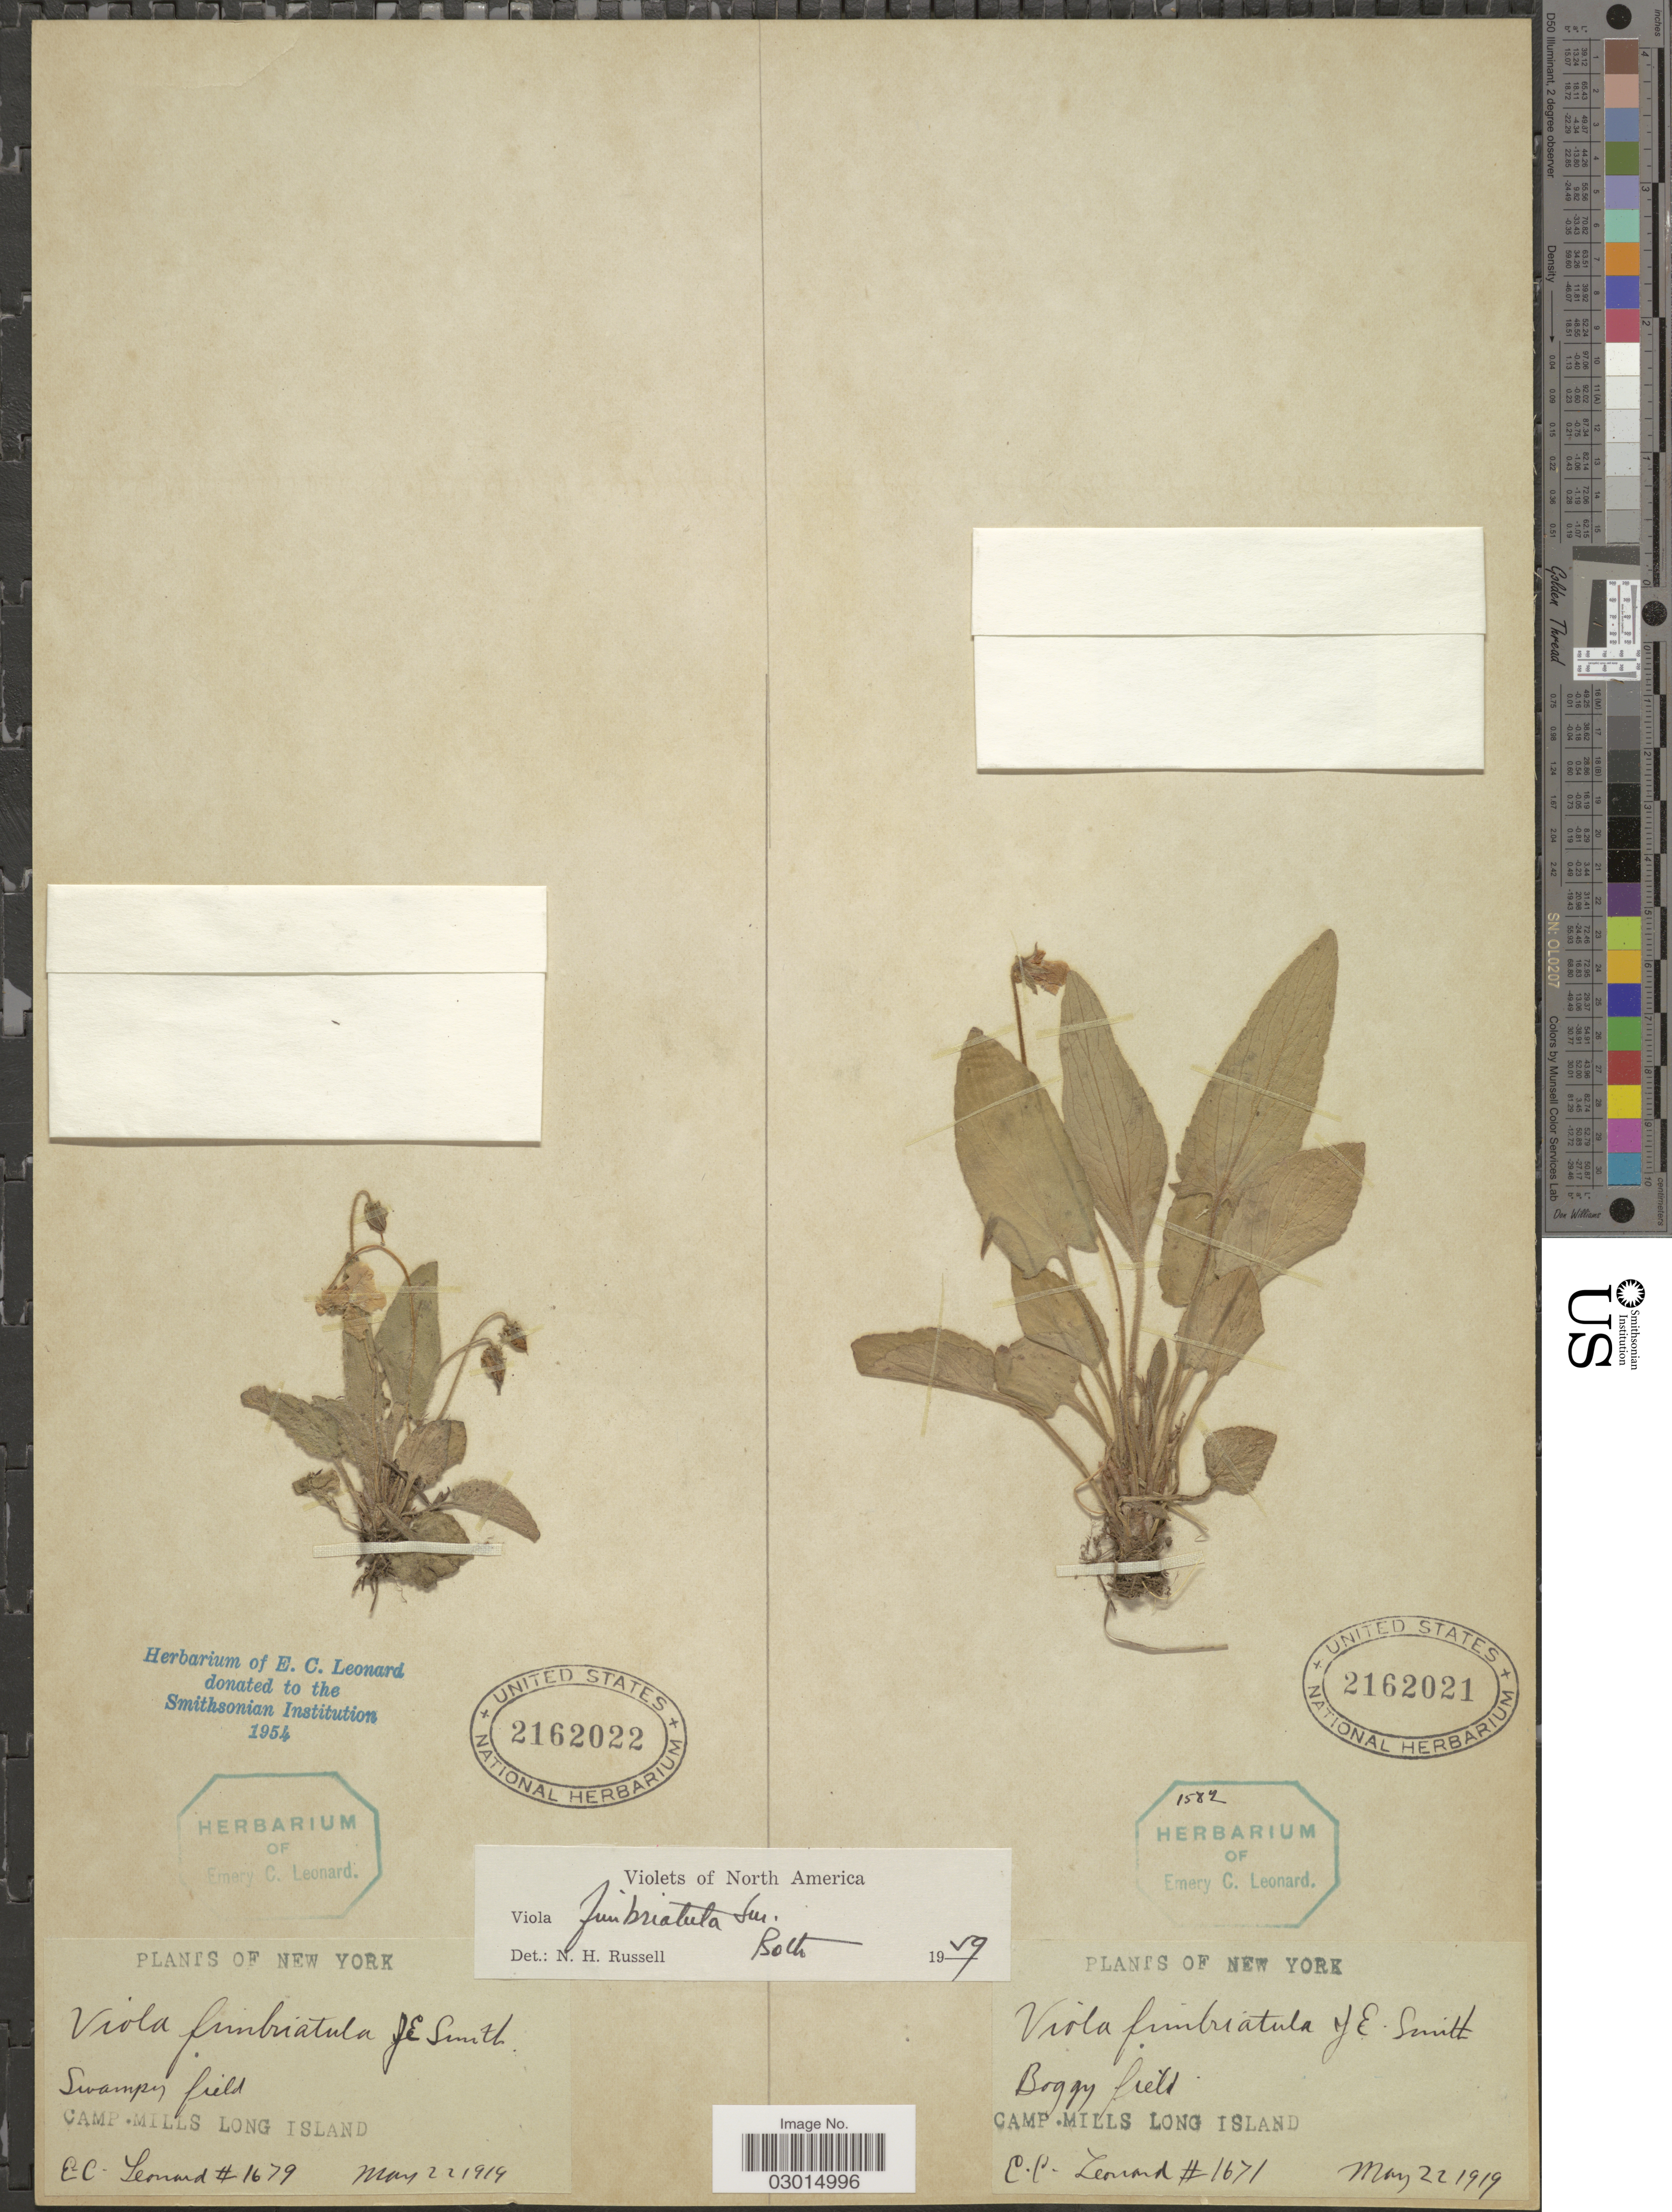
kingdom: Plantae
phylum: Tracheophyta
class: Magnoliopsida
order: Malpighiales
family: Violaceae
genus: Viola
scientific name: Viola fimbriatula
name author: Small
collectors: E. C. Leonard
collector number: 1679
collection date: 1919-05-22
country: United States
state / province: New York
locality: Swampy field. Camp Mills Long Island.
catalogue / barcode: US 2162022-2